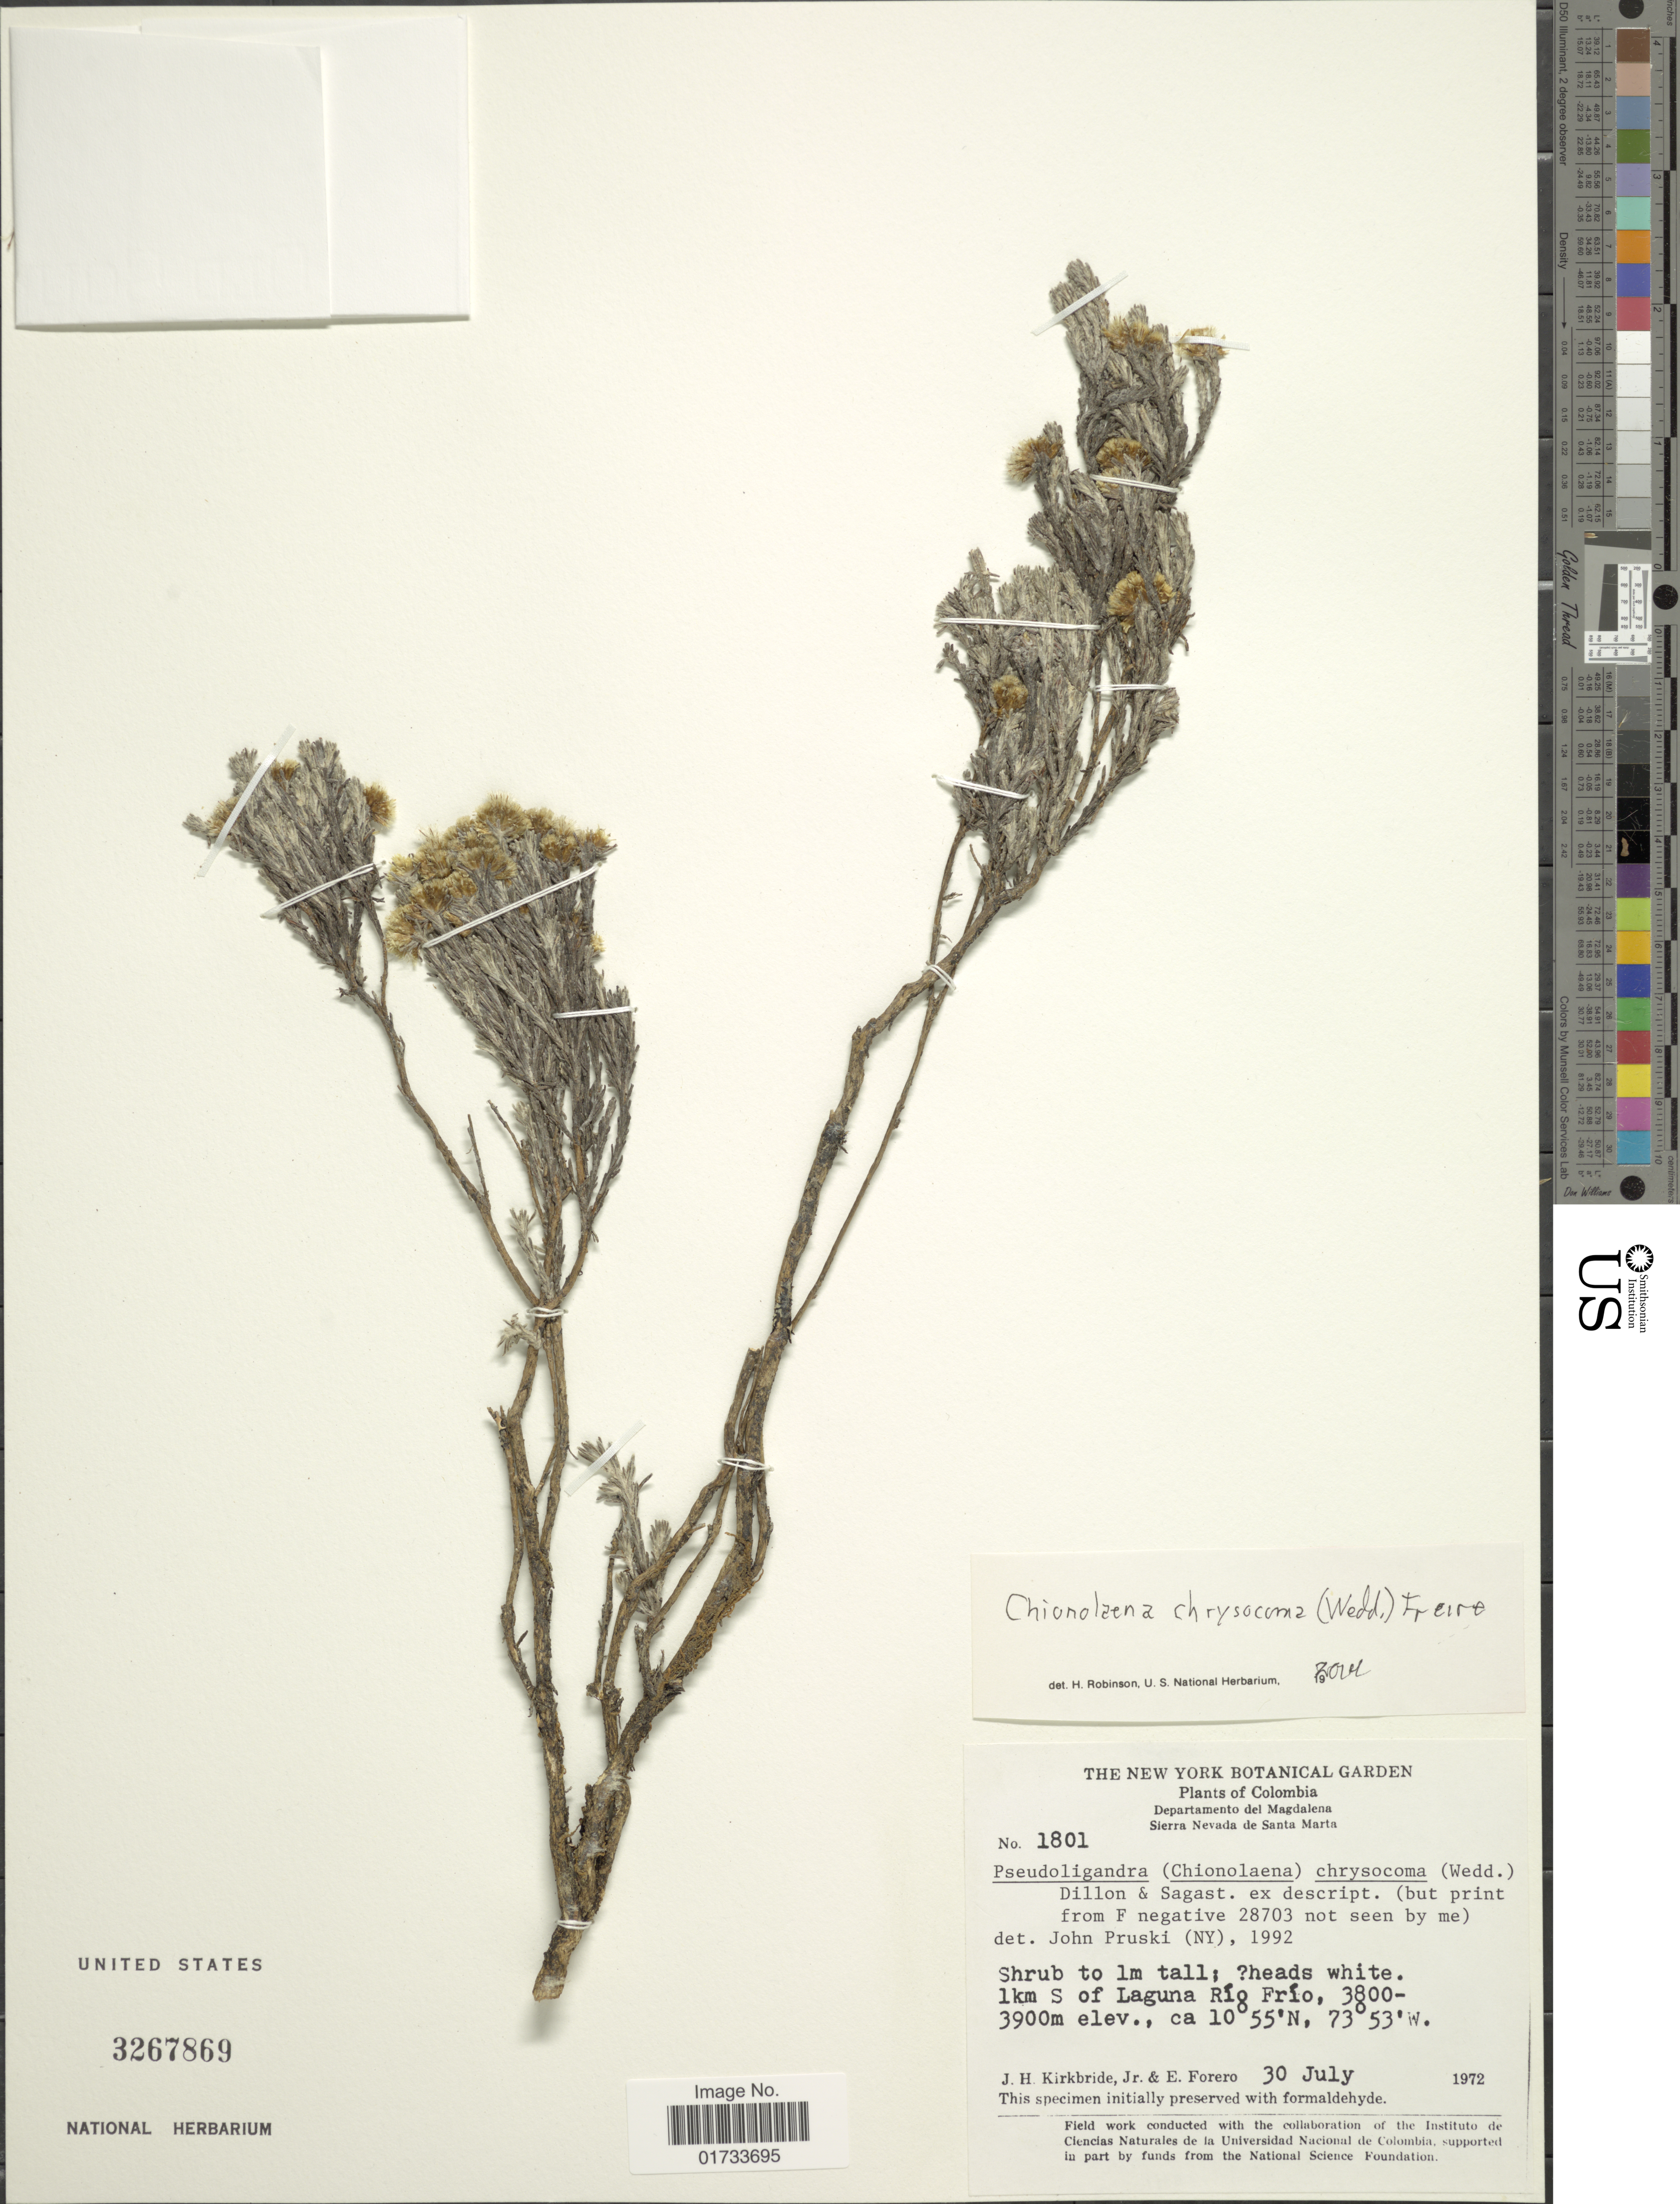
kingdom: Plantae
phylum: Tracheophyta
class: Magnoliopsida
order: Asterales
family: Asteraceae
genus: Chionolaena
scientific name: Chionolaena chrysocoma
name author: (Wedd.) S.E. Freire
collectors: J. H. Kirkbride & E. Forero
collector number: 1801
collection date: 1972-07-30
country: Colombia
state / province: Magdalena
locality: Sierra Nevada de Santa Marta, 1 km S of Laguna Río Frío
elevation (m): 3900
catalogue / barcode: US 3267869